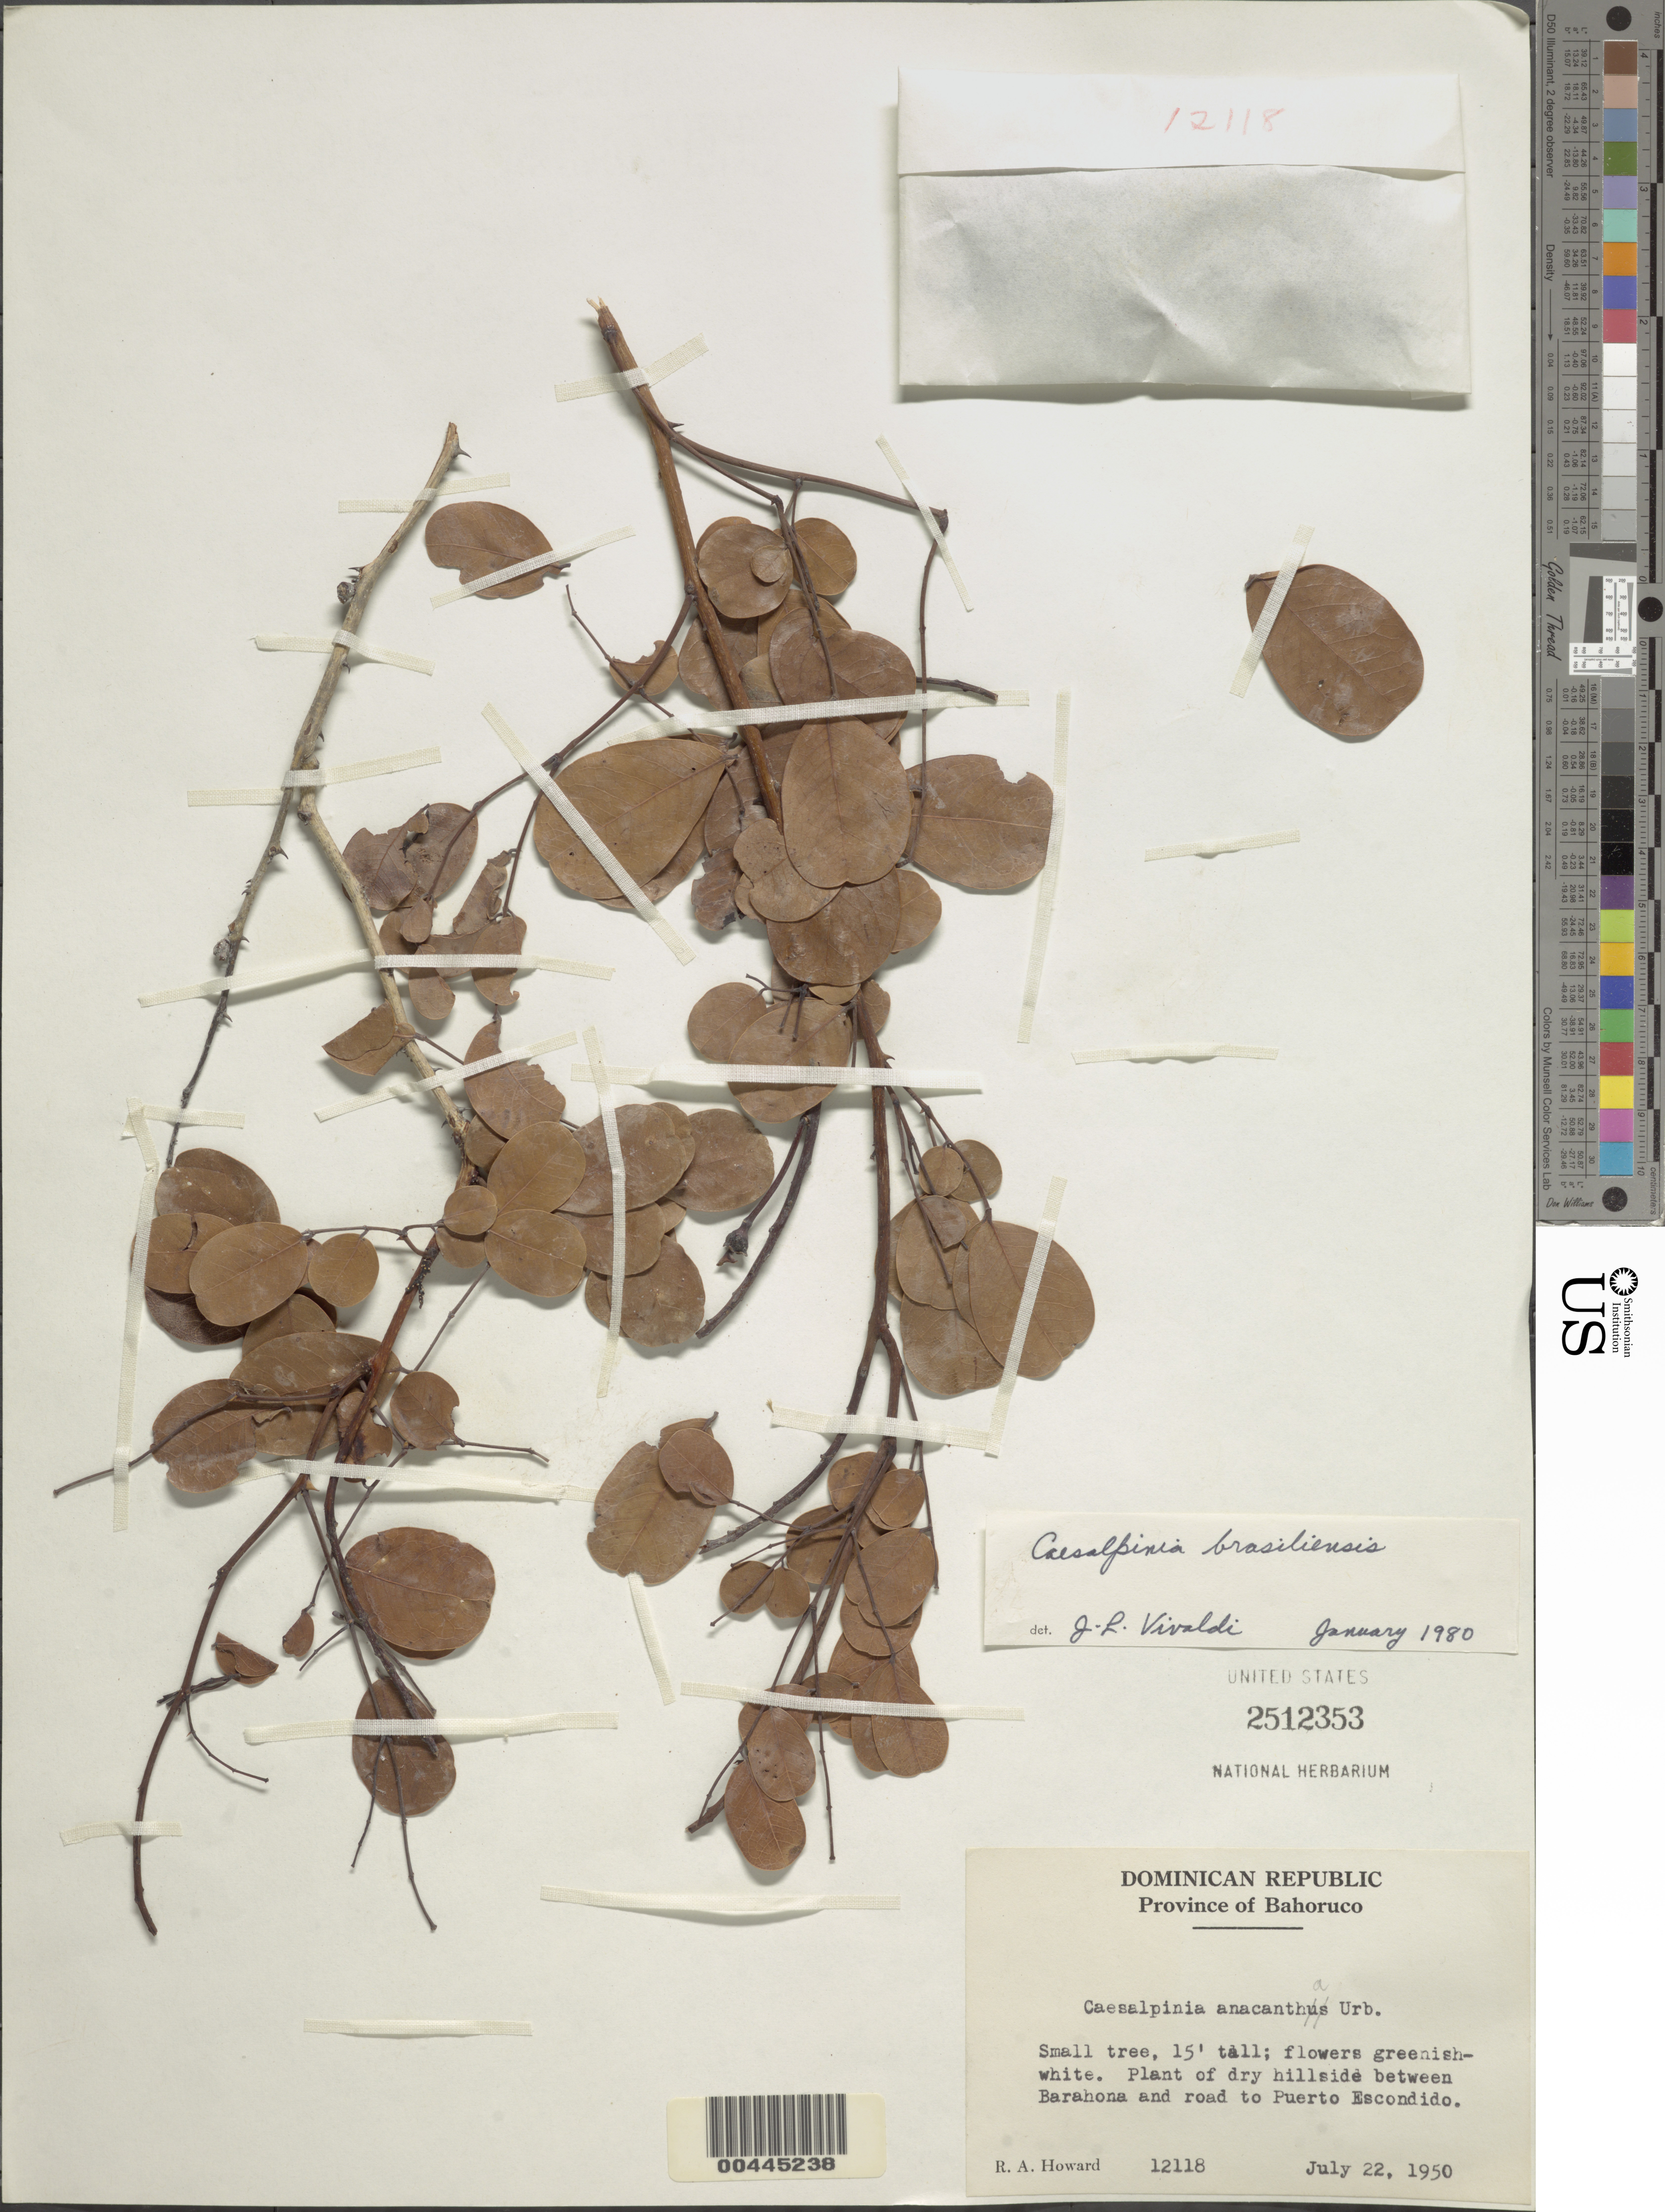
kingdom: Plantae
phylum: Tracheophyta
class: Magnoliopsida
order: Fabales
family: Fabaceae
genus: Caesalpinia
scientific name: Caesalpinia brasiliensis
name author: L.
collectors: R. A. Howard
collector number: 12118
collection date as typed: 22 Jul 1950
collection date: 1950-07-22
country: Dominican Republic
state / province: Baoruco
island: Hispaniola Island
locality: Between barahona and puerto escondido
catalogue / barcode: US 2512353